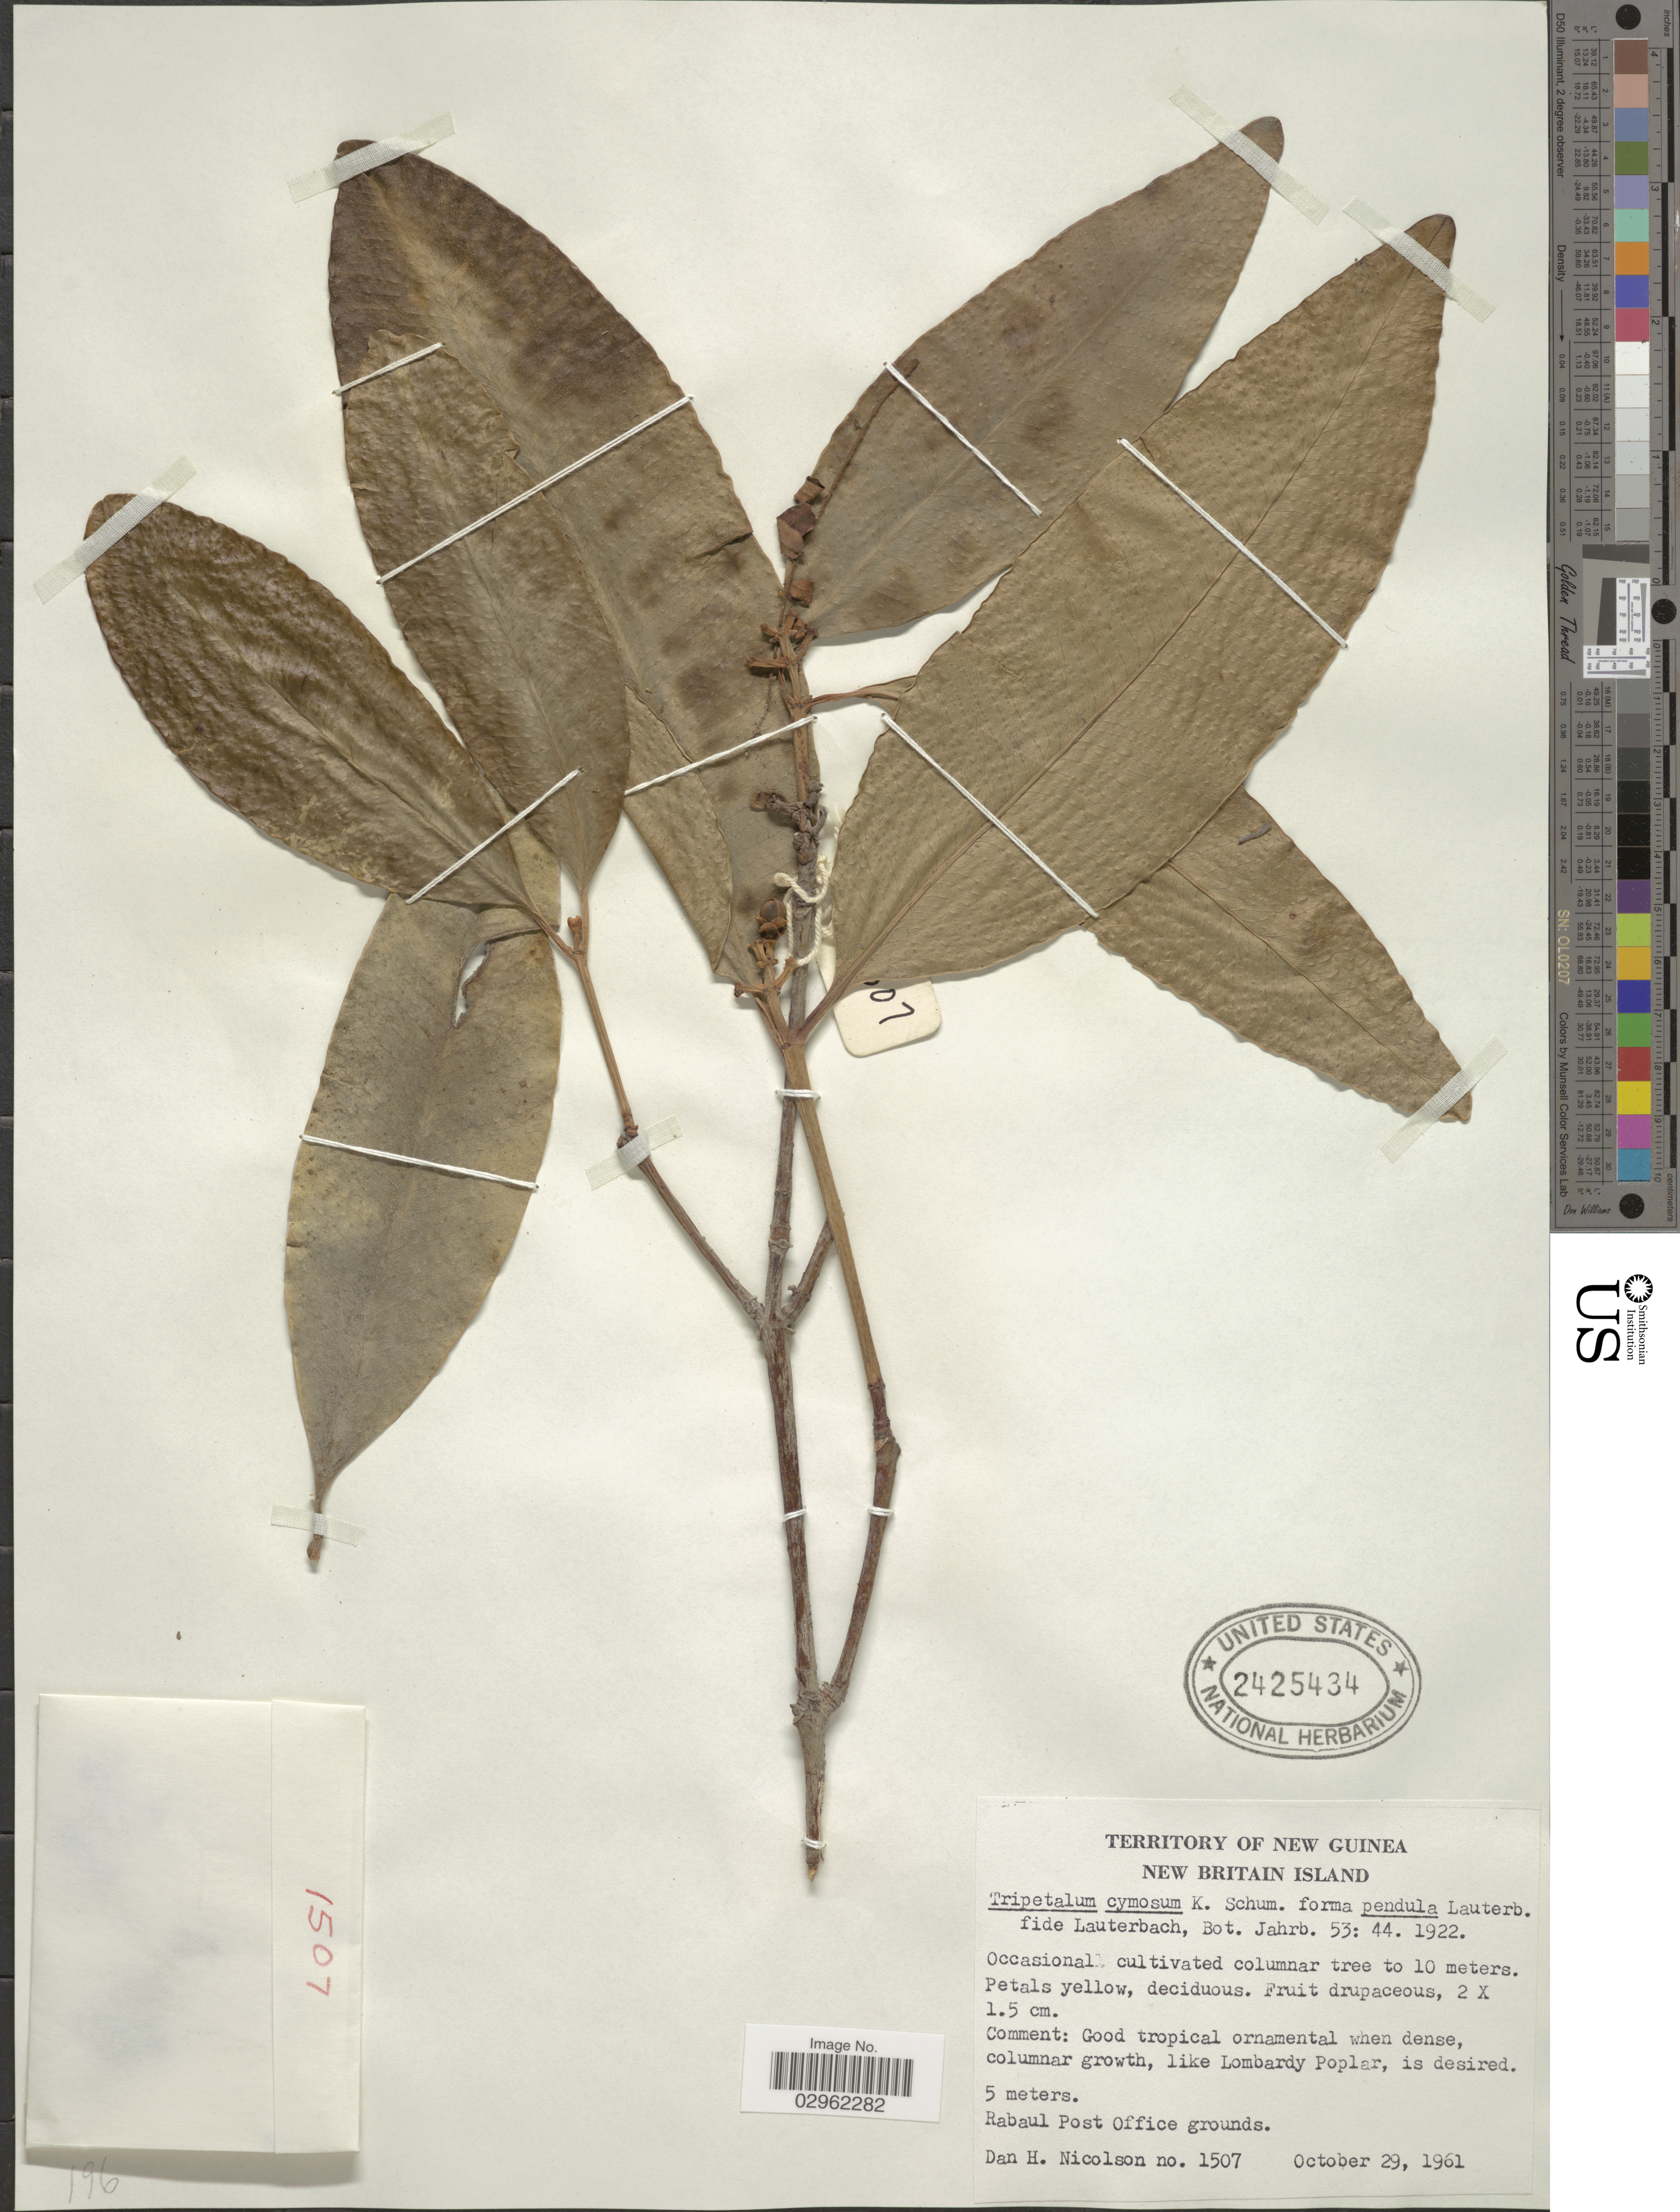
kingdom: Plantae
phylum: Tracheophyta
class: Magnoliopsida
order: Malpighiales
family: Clusiaceae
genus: Garcinia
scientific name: Garcinia cymosa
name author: (K. Schum.) I.M. Turner & P.F. Stevens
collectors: D. H. Nicolson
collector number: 1507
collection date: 1961-10-29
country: Papua New Guinea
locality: Territory of New Guinea. New Britain Island. Rabaul Post Office grounds.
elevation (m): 5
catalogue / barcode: US 2425434